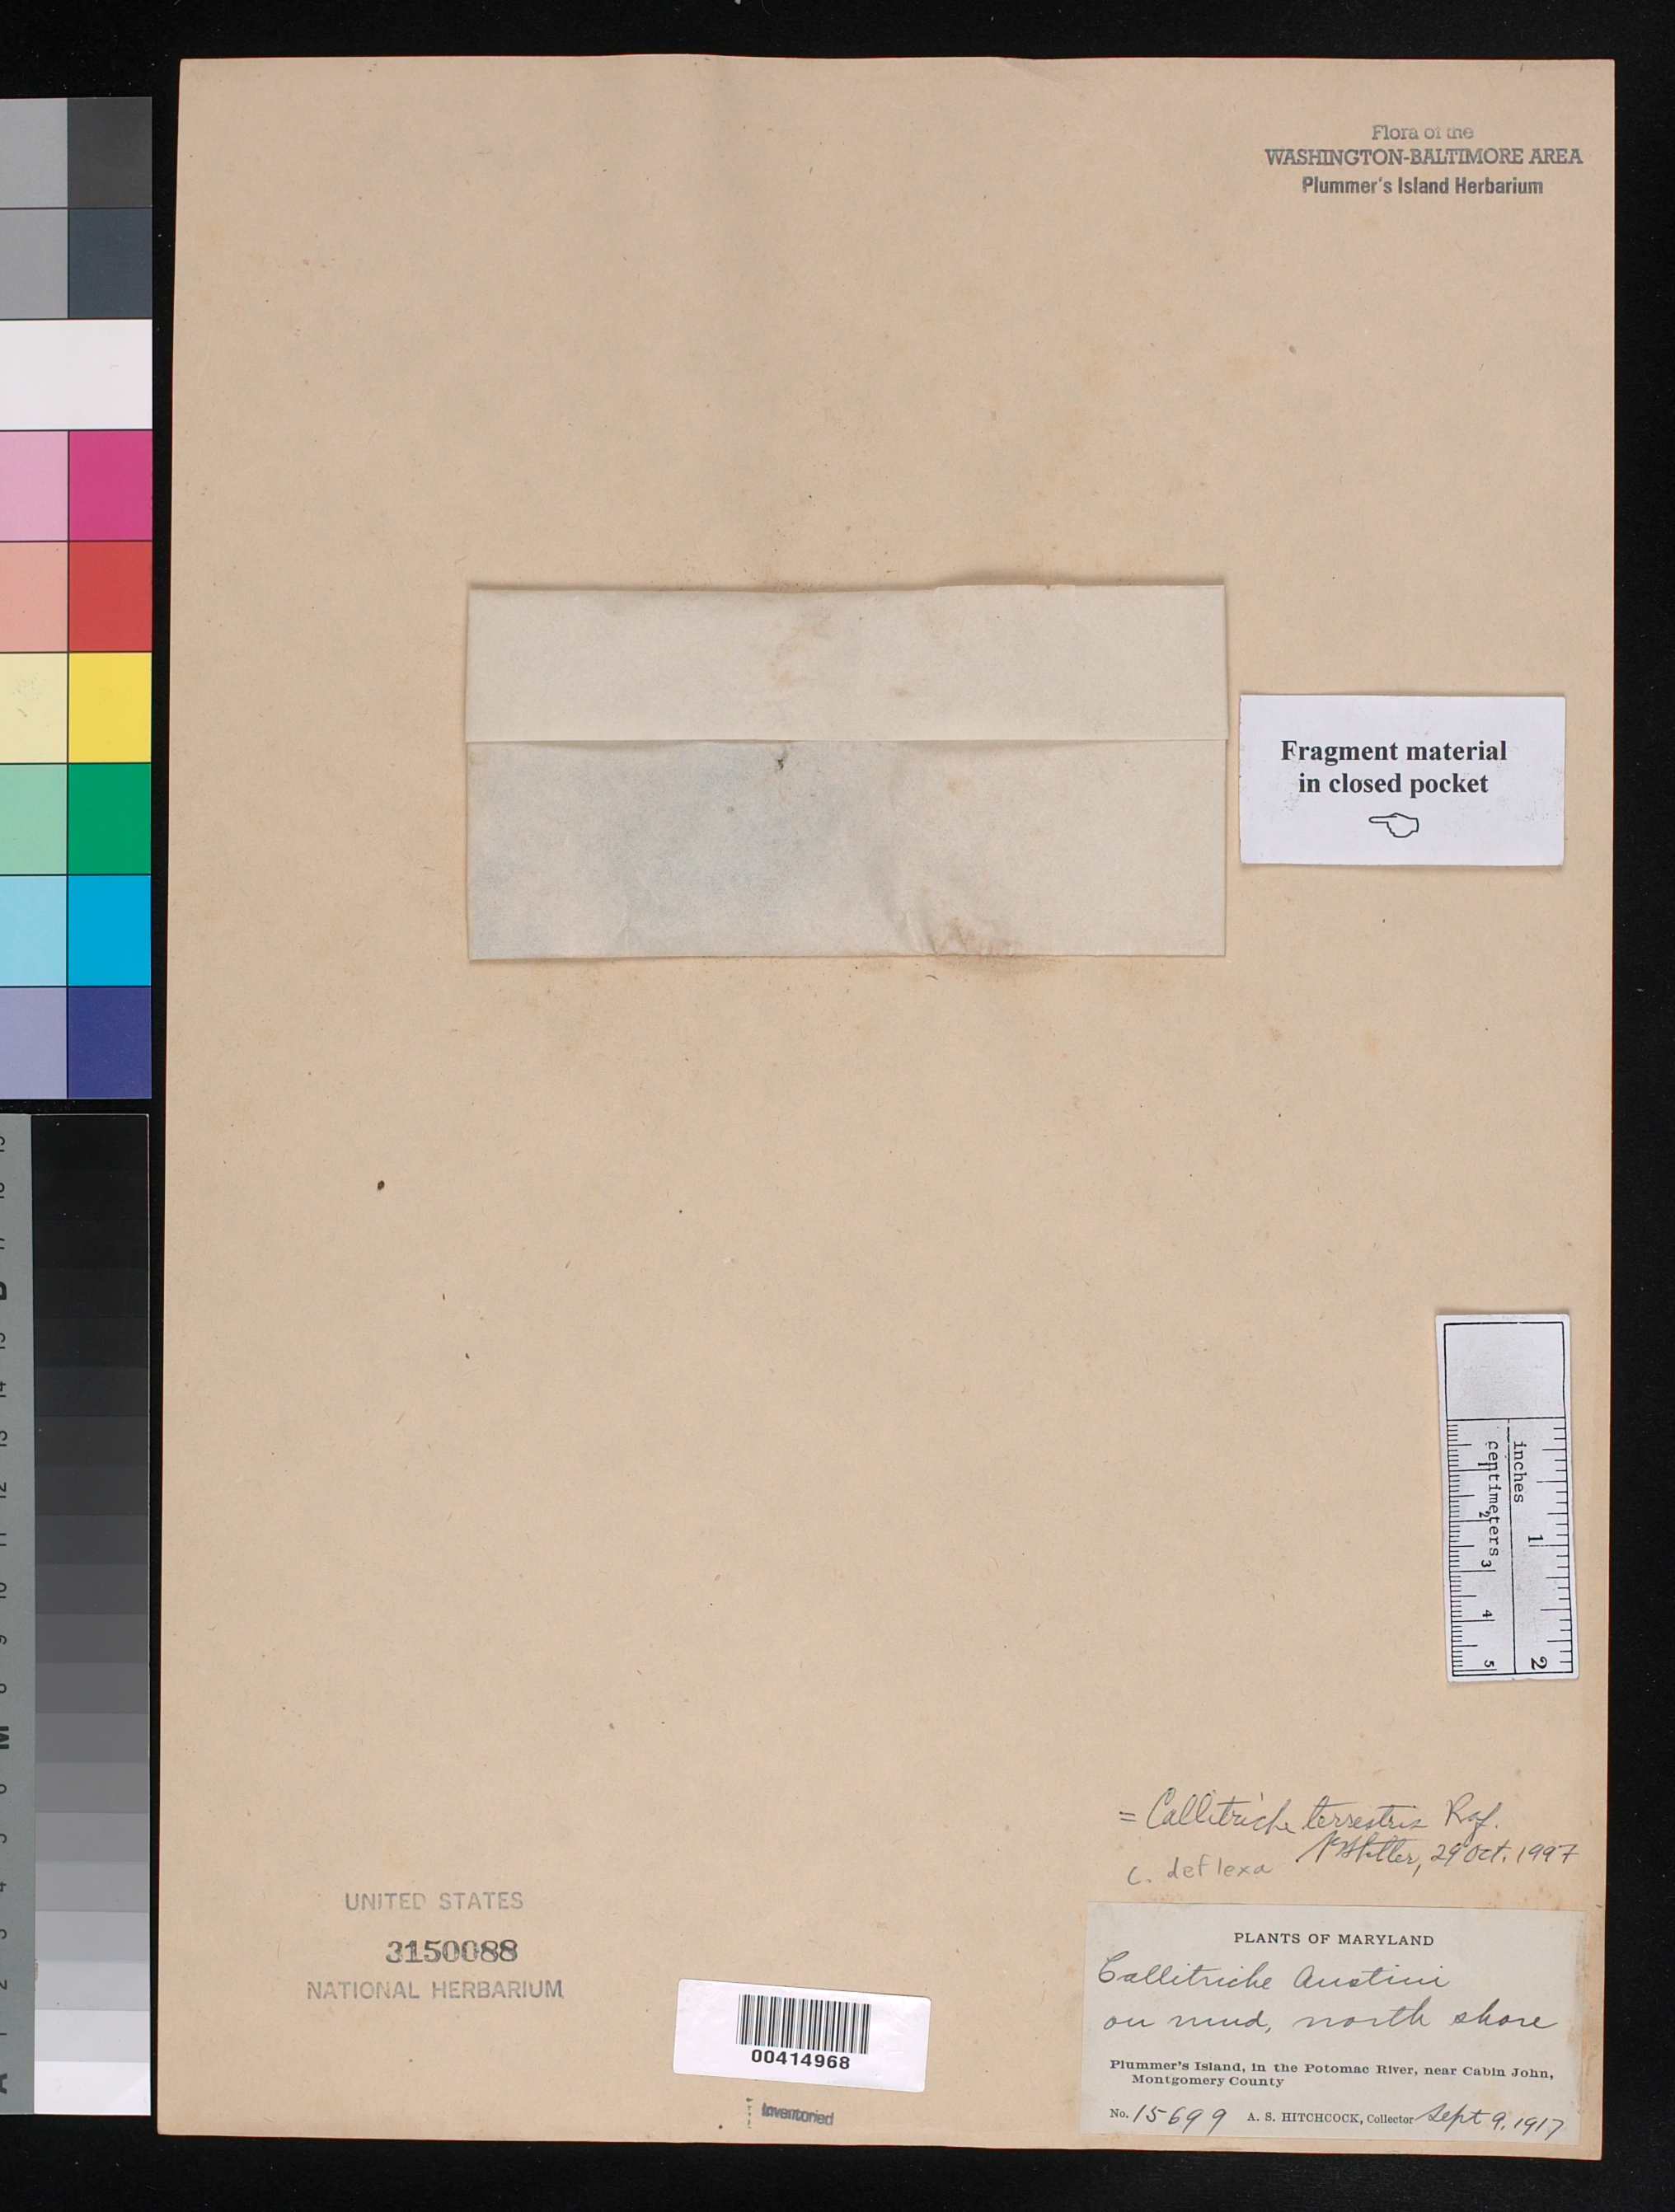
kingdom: Plantae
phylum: Tracheophyta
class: Magnoliopsida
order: Lamiales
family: Plantaginaceae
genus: Callitriche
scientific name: Callitriche terrestris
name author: Raf.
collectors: A. S. Hitchcock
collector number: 15699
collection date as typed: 09 Sep 1917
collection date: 1917-09-09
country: United States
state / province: Maryland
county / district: Montgomery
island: Plummers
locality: Plummer's Island; north shore Plummers Island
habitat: On mud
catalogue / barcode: US 3150088